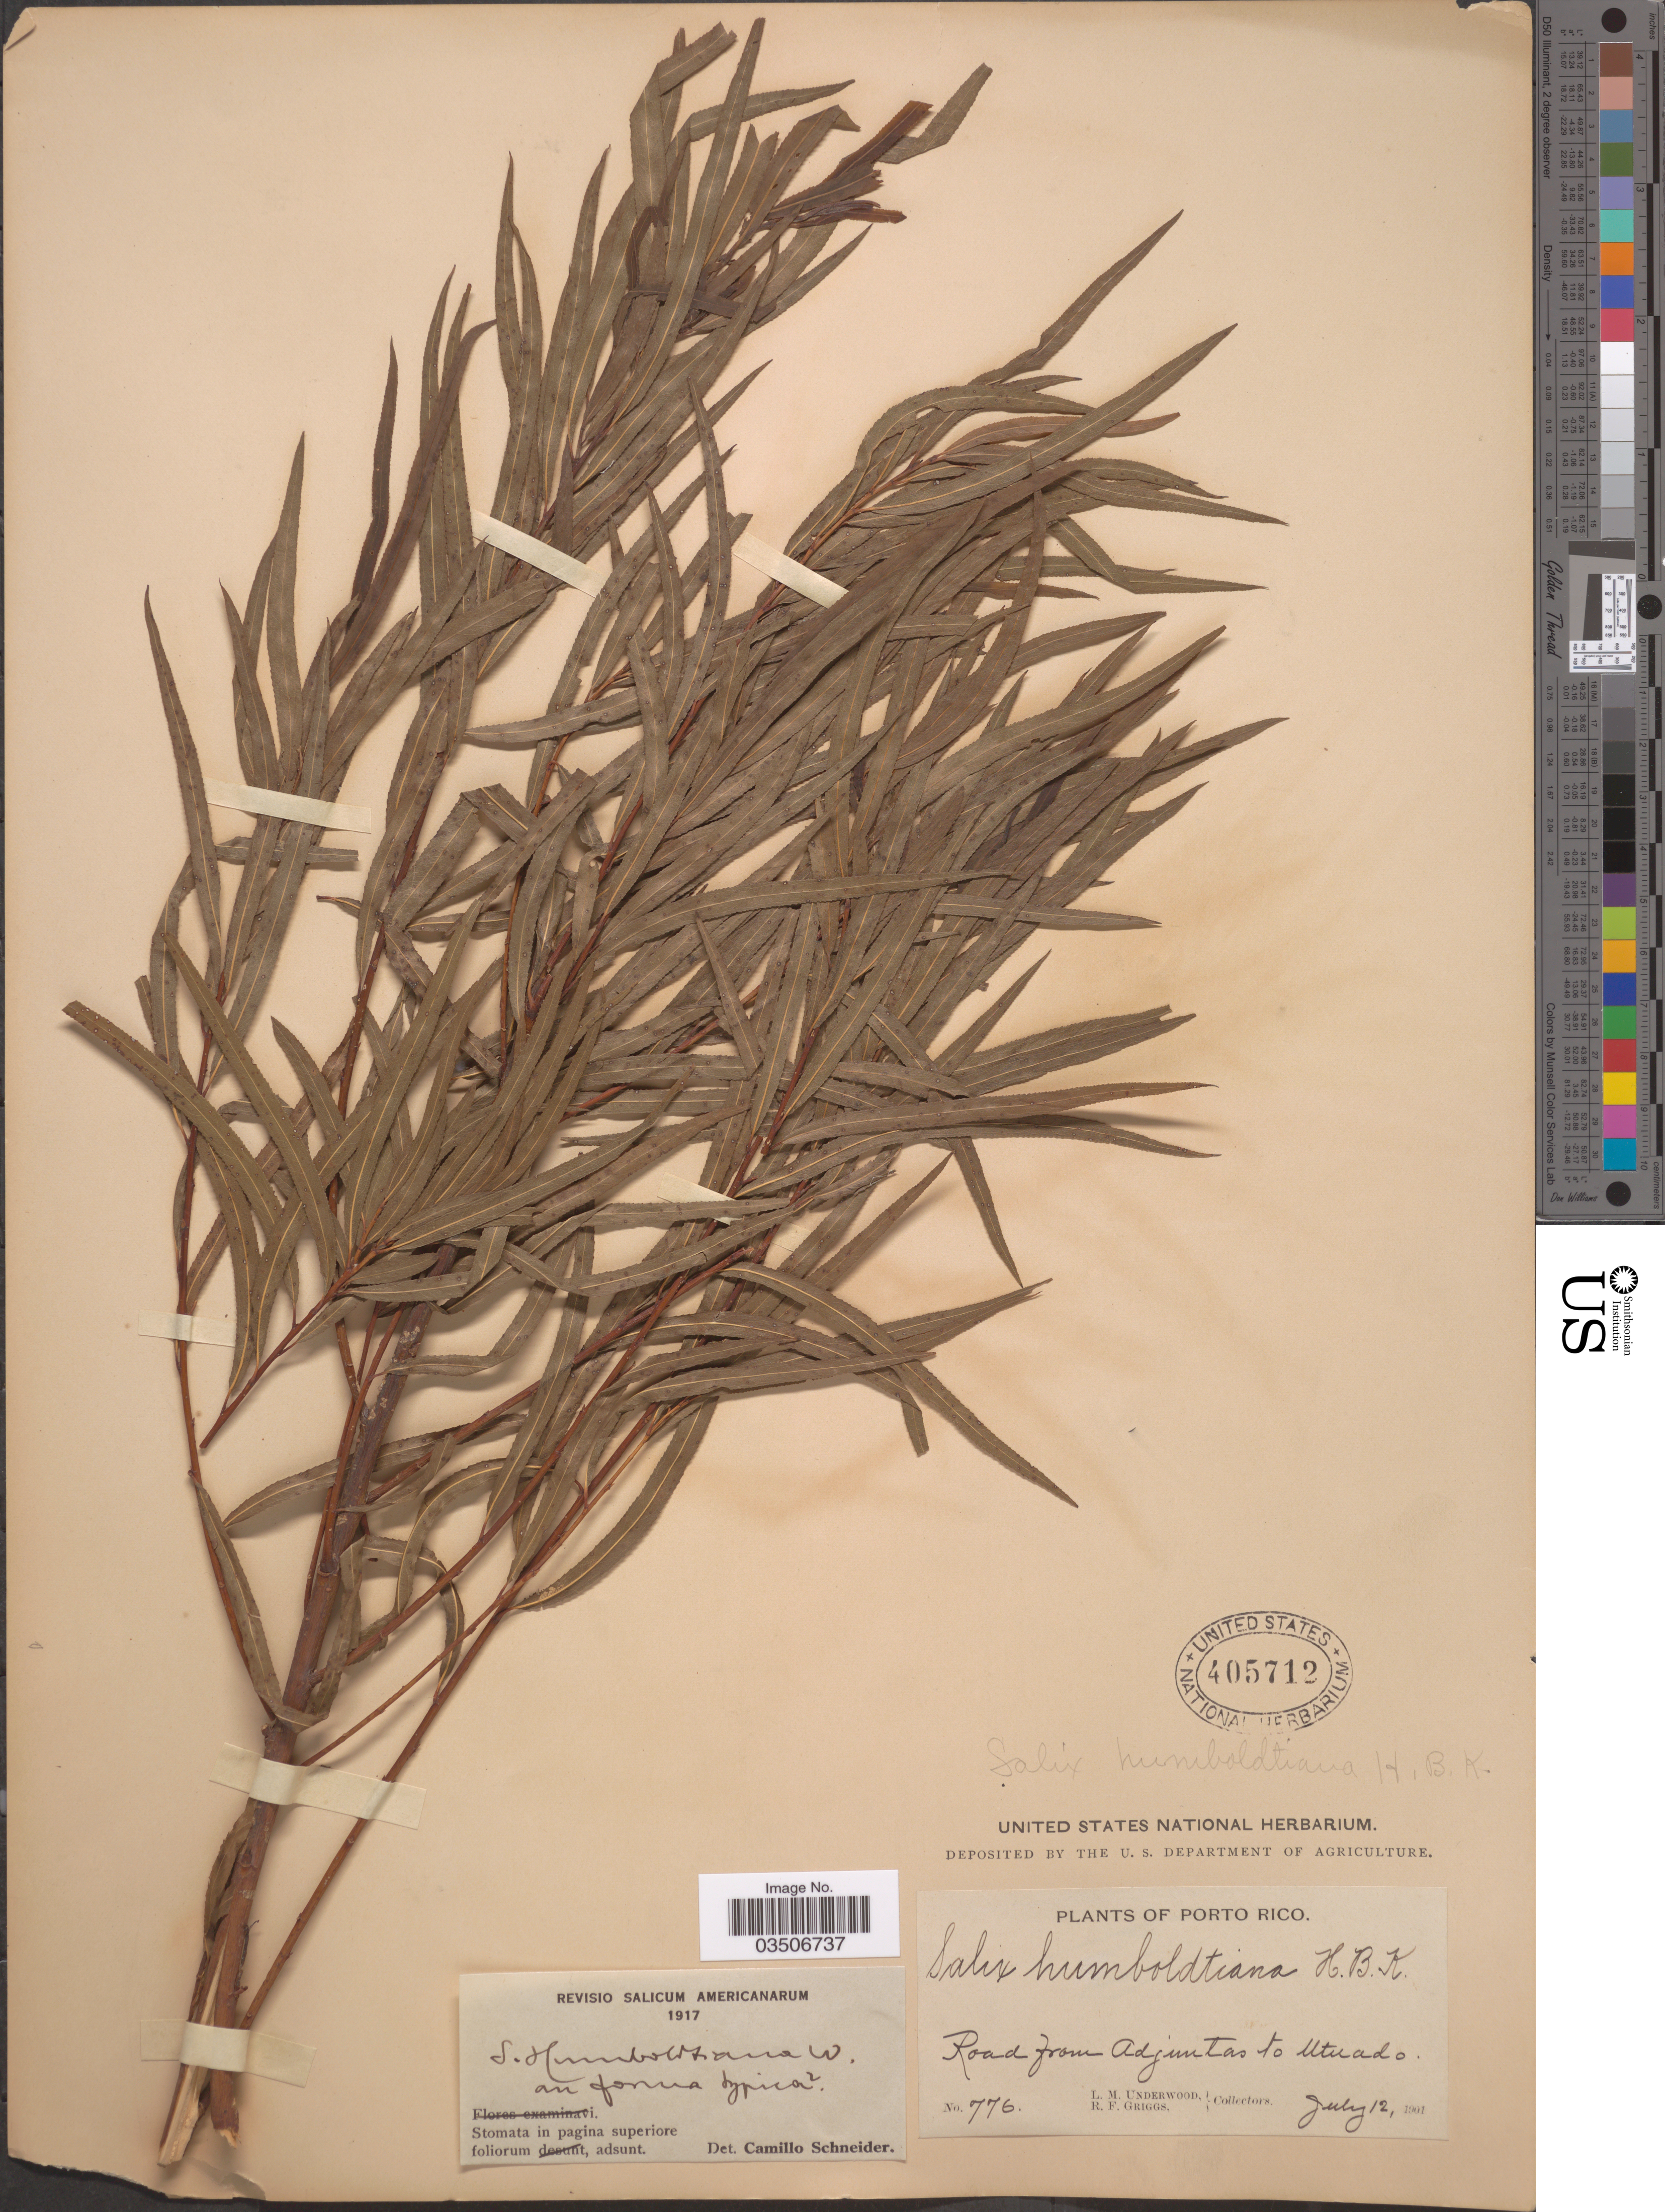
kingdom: Plantae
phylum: Tracheophyta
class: Magnoliopsida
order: Malpighiales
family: Salicaceae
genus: Salix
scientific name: Salix humboldtiana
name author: Willd.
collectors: L. M. Underwood & R. F. Griggs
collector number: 776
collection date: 1901-07-12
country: Puerto Rico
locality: Road from Adjuntas to Utuado.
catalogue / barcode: US 405712